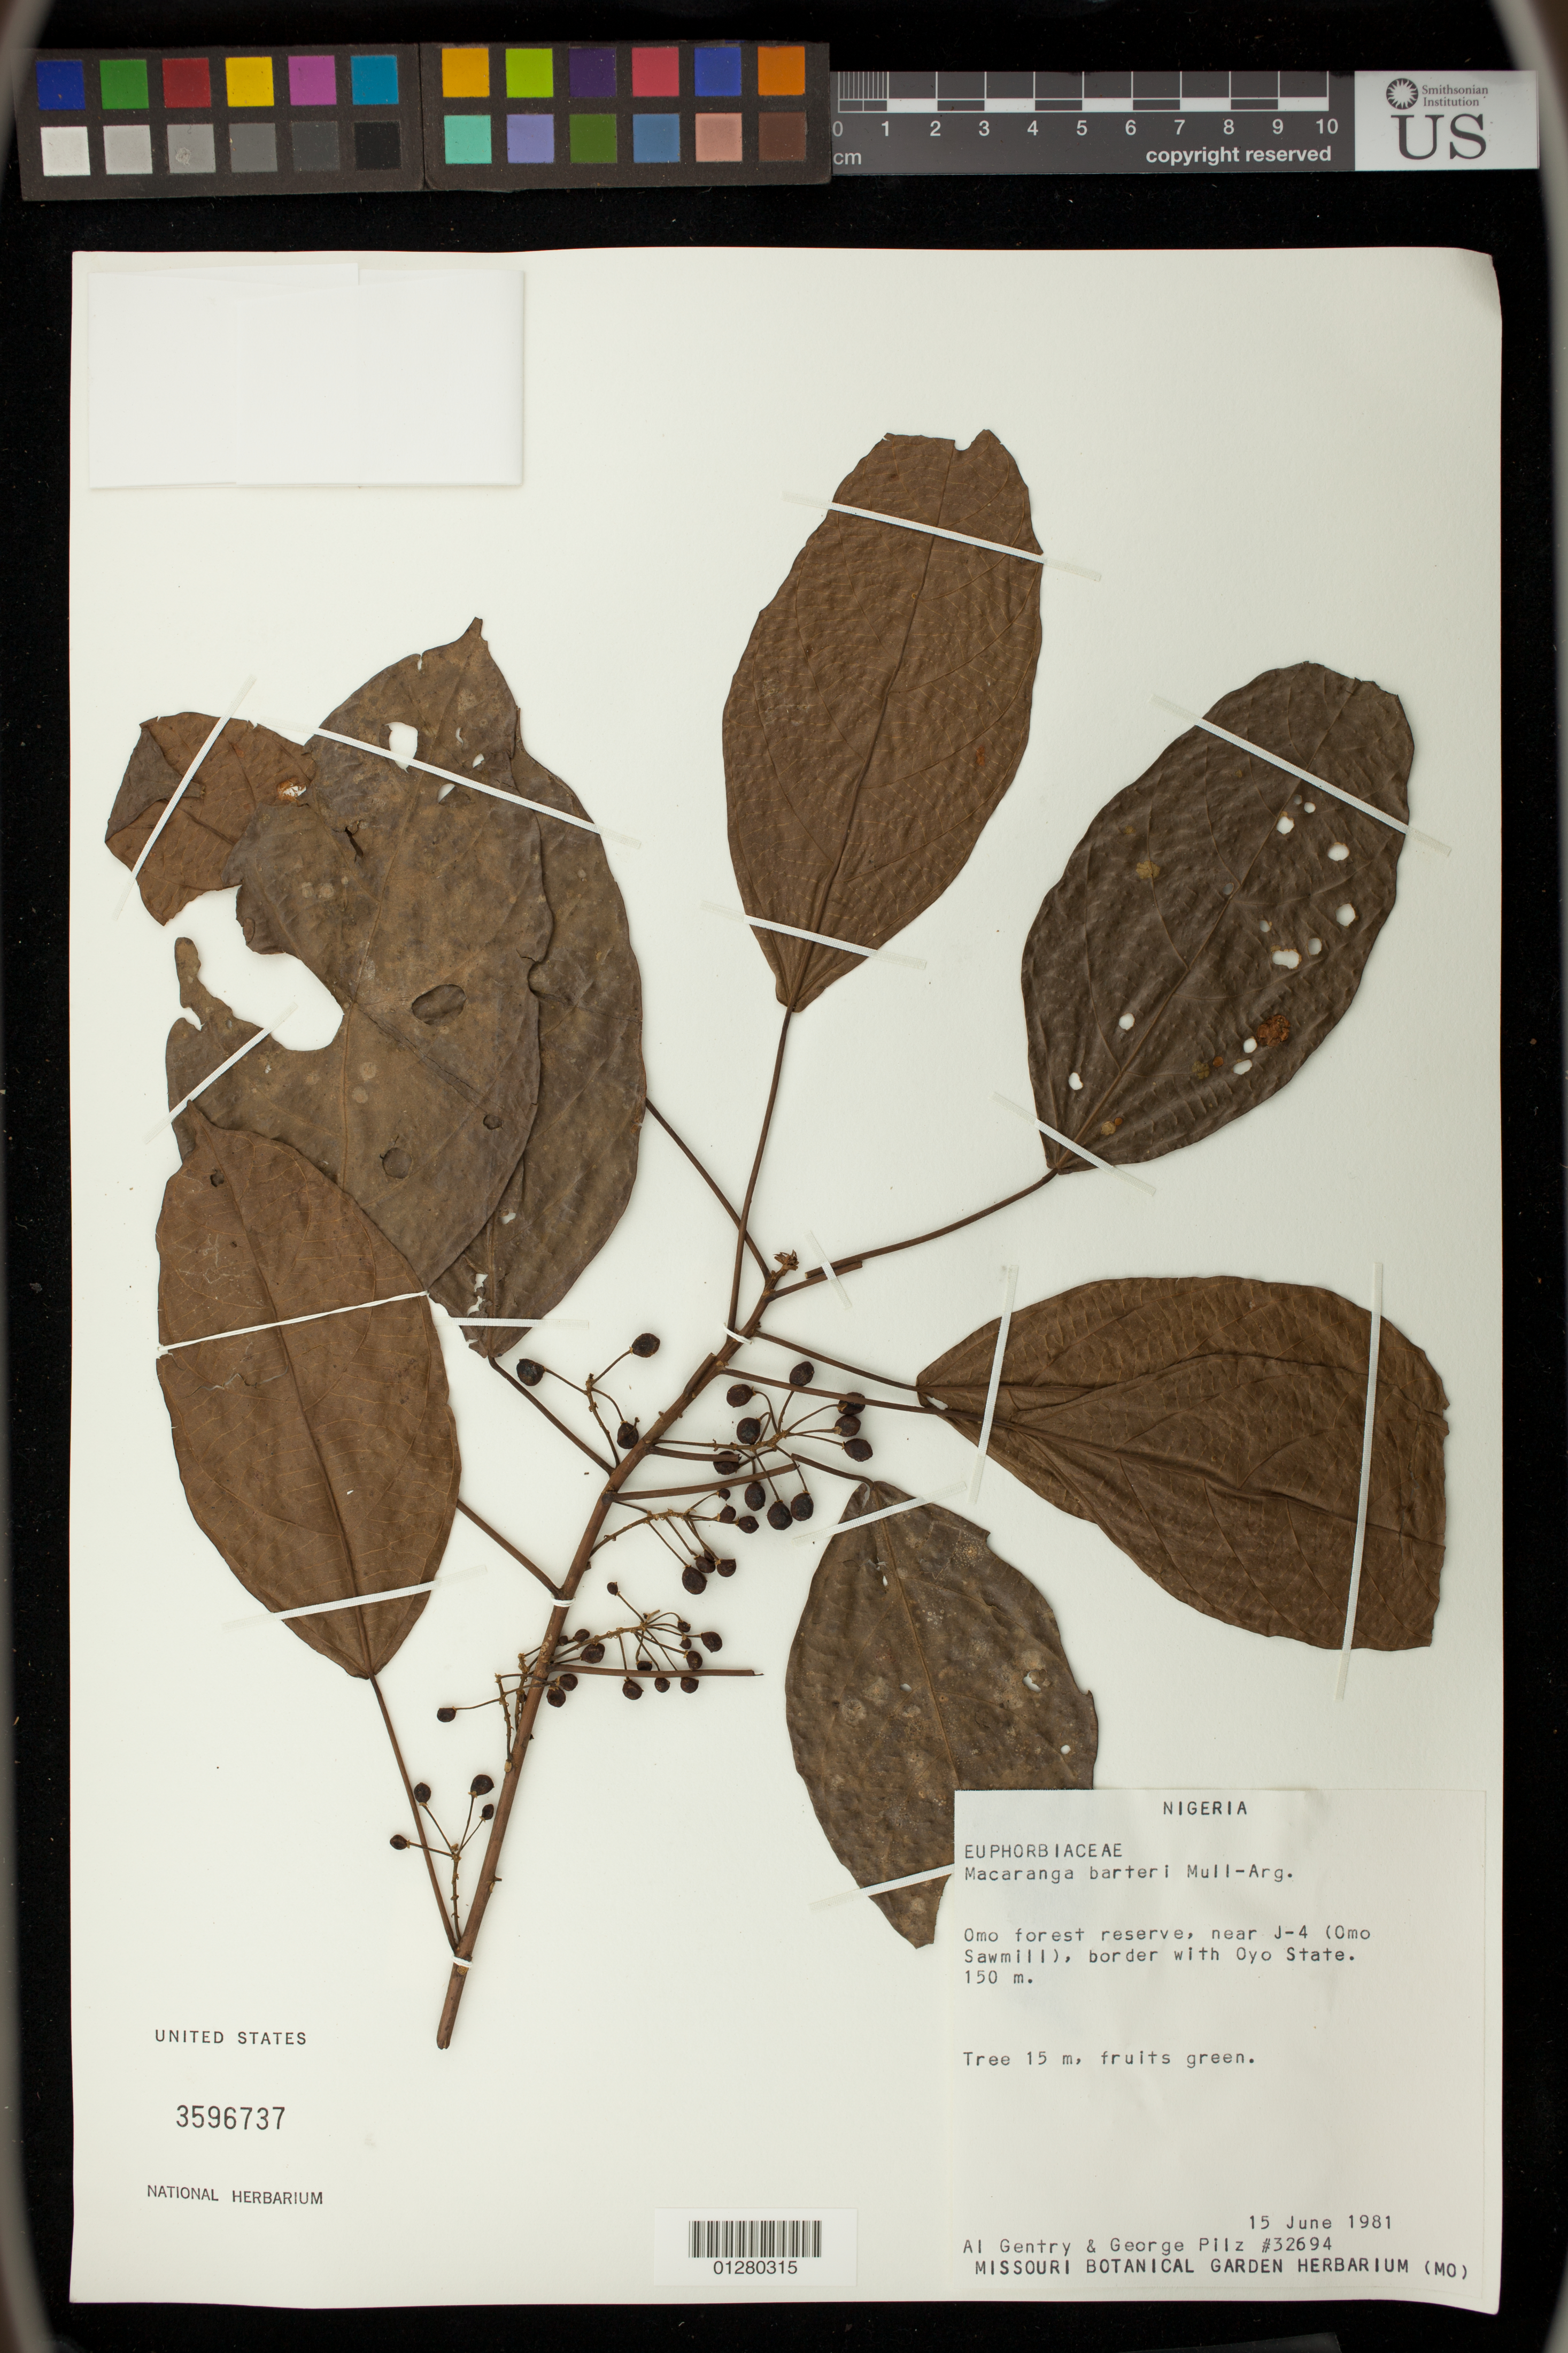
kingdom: Plantae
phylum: Tracheophyta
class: Magnoliopsida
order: Malpighiales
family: Euphorbiaceae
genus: Macaranga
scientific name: Macaranga barteri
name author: Müll. Arg.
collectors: A. H. Gentry & G. E. Pilz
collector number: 32694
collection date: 1981-06-15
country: Nigeria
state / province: Ogun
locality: Omo forest reserve, near J-4 (Omo Sawmill), border with Oyo State.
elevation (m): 150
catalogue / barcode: US 3596737